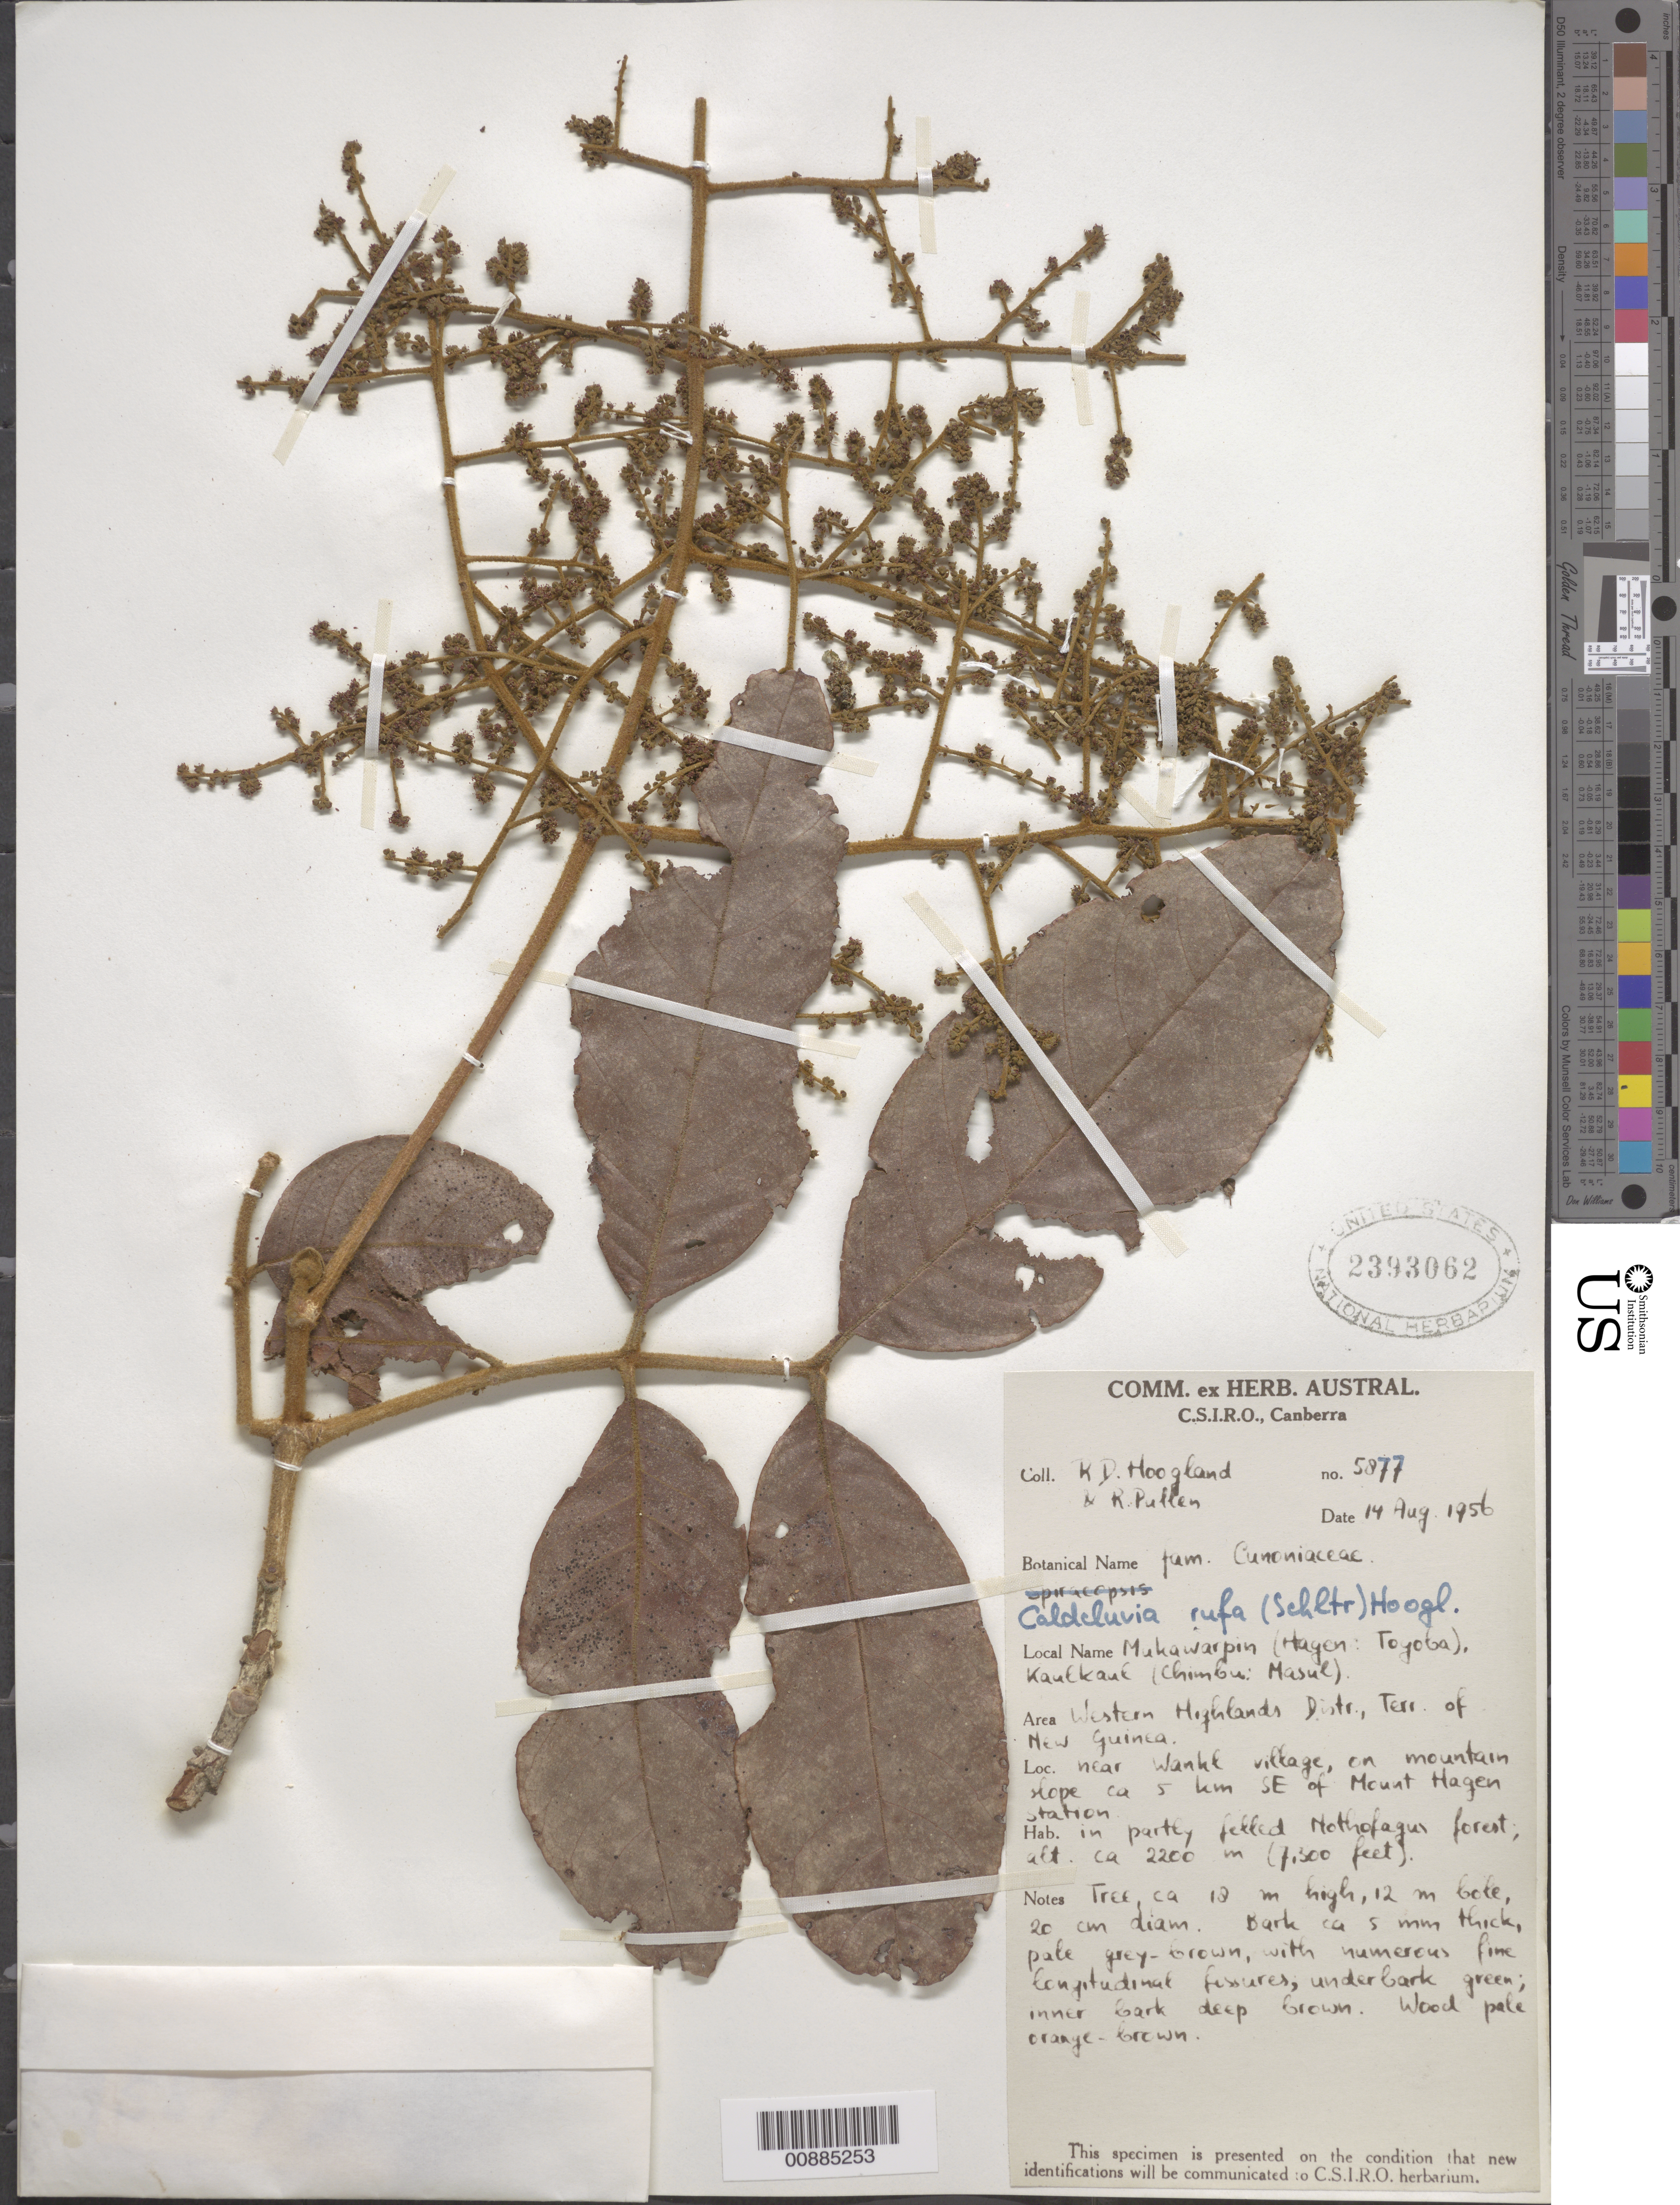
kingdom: Plantae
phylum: Tracheophyta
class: Magnoliopsida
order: Oxalidales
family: Cunoniaceae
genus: Caldcluvia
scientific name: Caldcluvia rufa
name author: (Schltr.) Hoogland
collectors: R. D. Hoogland & R. Pullen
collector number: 5877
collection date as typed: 14 Aug 1956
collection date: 1956-08-14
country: Papua New Guinea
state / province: Western Highlands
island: New Guinea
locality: Near Wankl village on mountain slope ca 5km SE of Mount Hagen Station.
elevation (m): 2200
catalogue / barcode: US 2393062